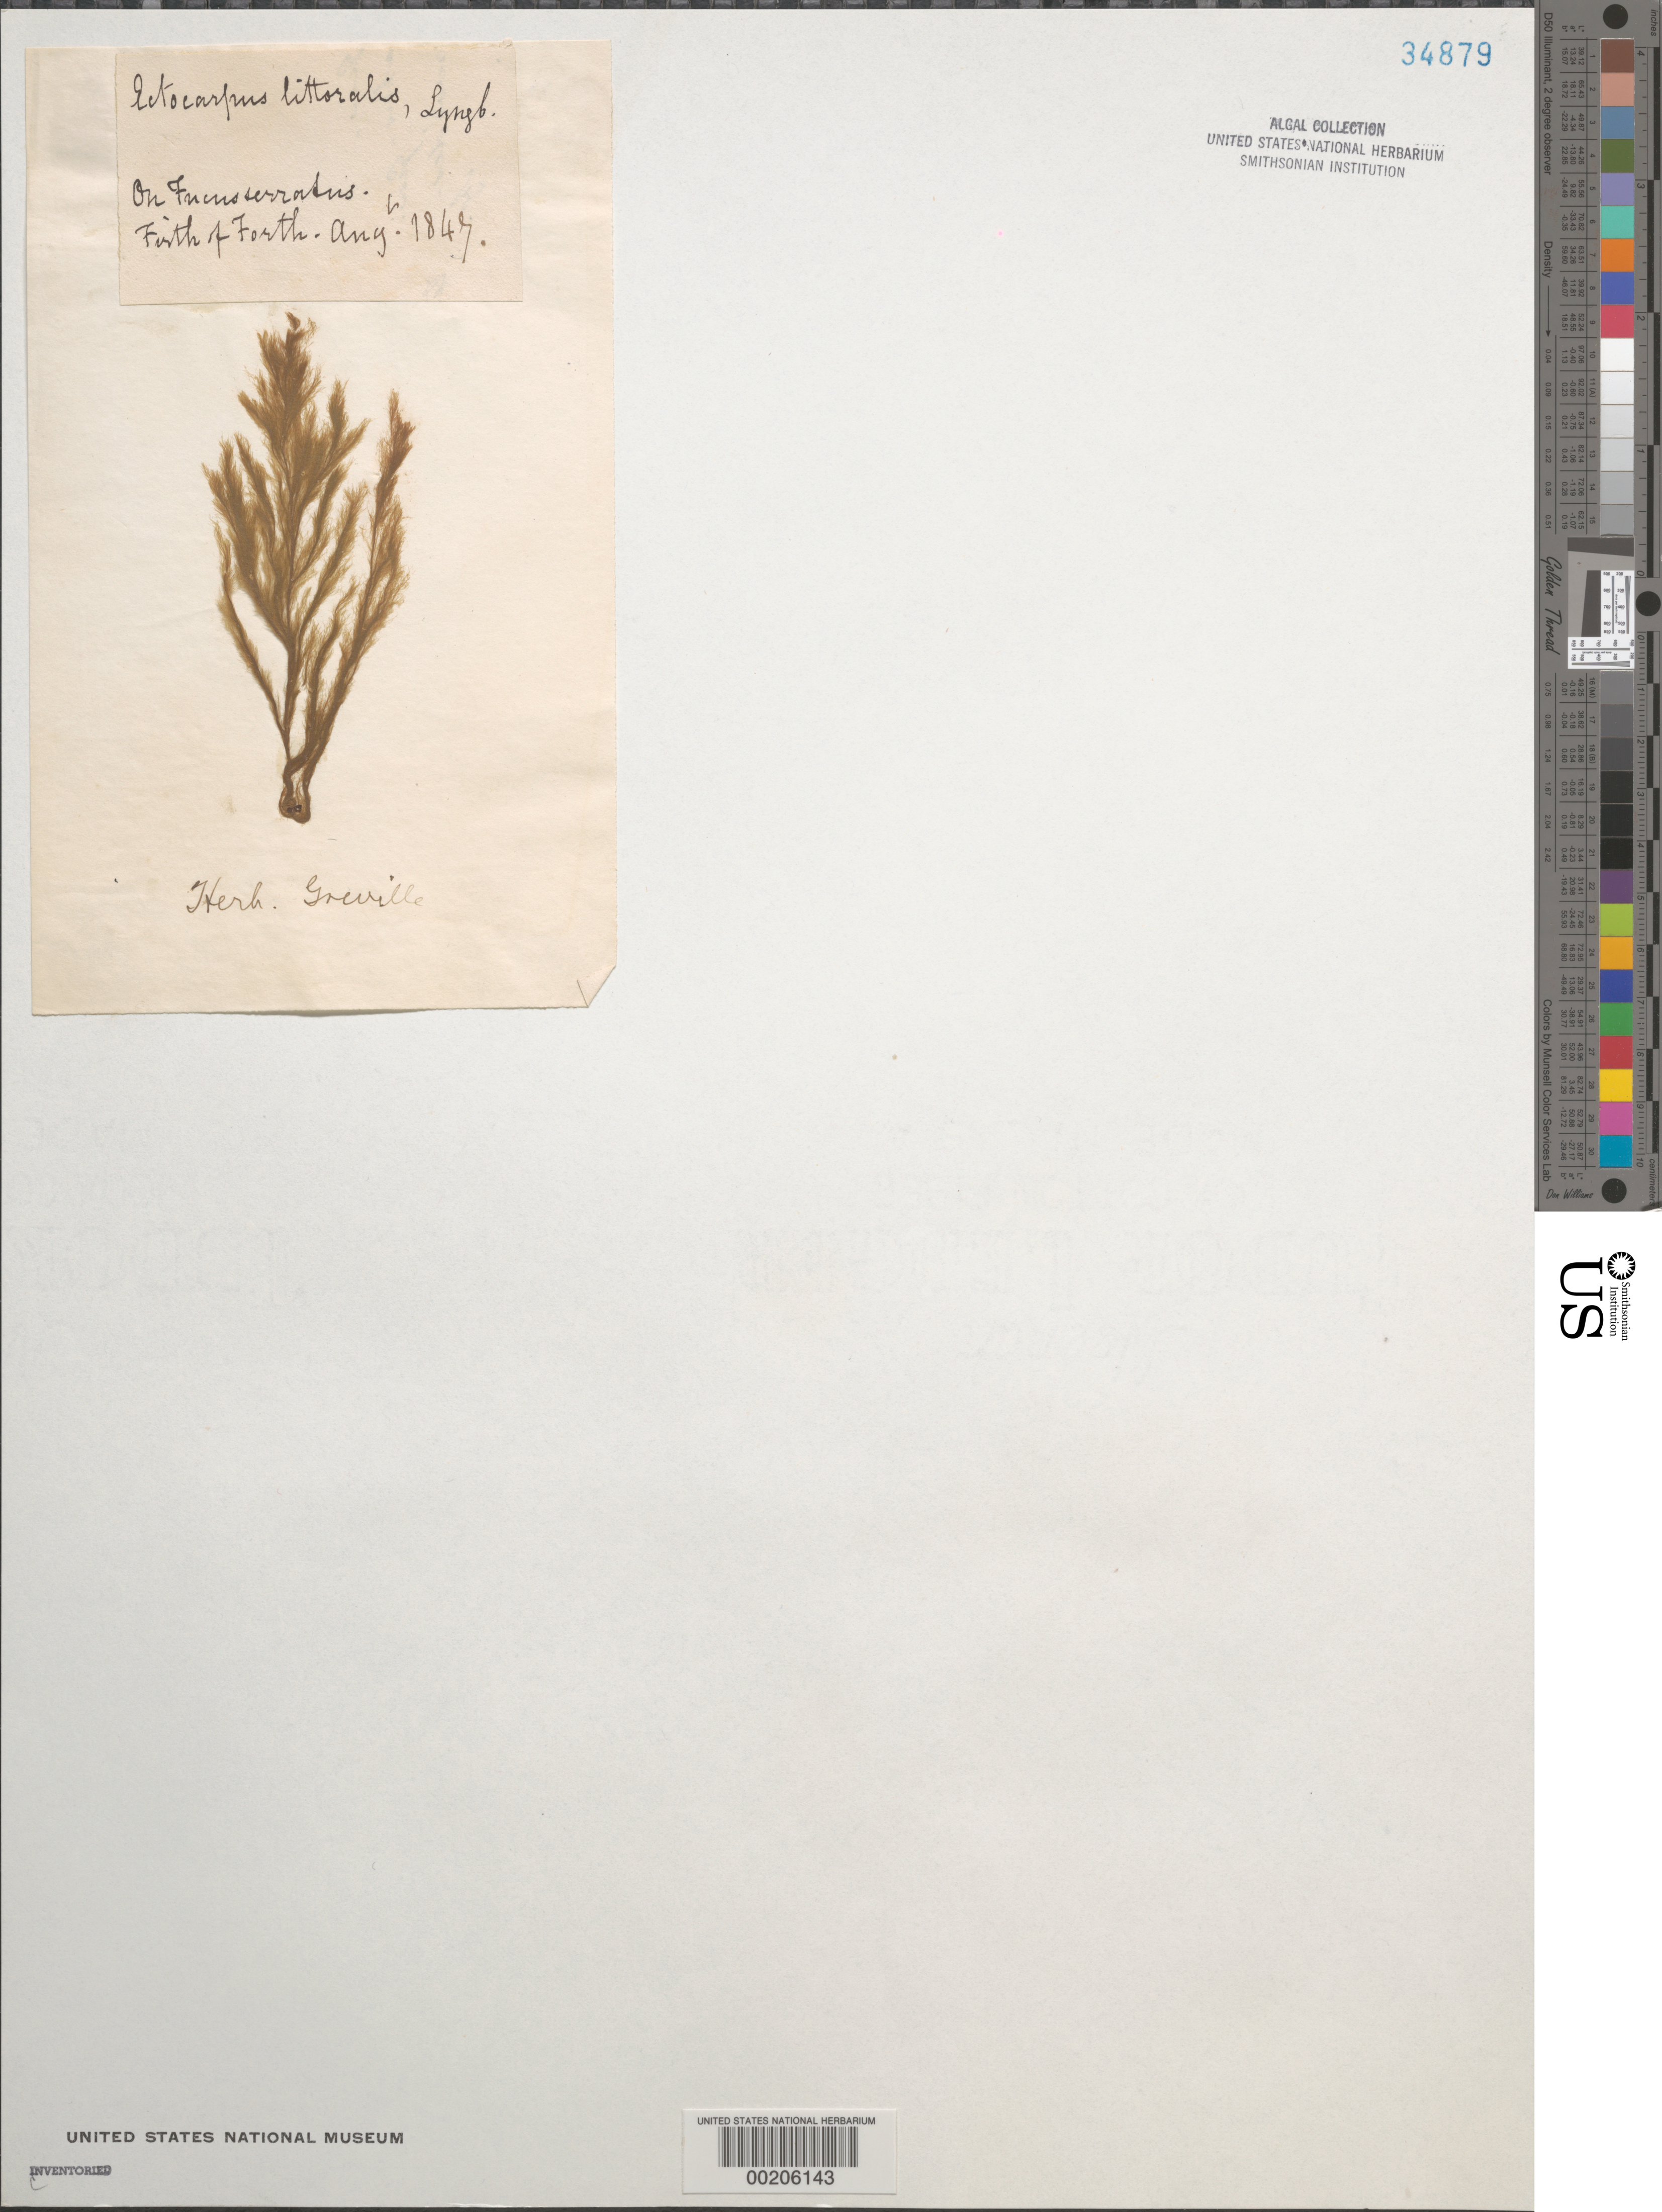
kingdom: Chromista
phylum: Ochrophyta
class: Phaeophyceae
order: Ectocarpales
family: Acinetosporaceae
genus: Pylaiella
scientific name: Pylaiella littoralis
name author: (L.) Kjellman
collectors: R. K. Greville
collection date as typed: Aug 1847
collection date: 1847-08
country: United Kingdom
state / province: Scotland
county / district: Lothian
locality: Firth of Forth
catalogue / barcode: US 34879